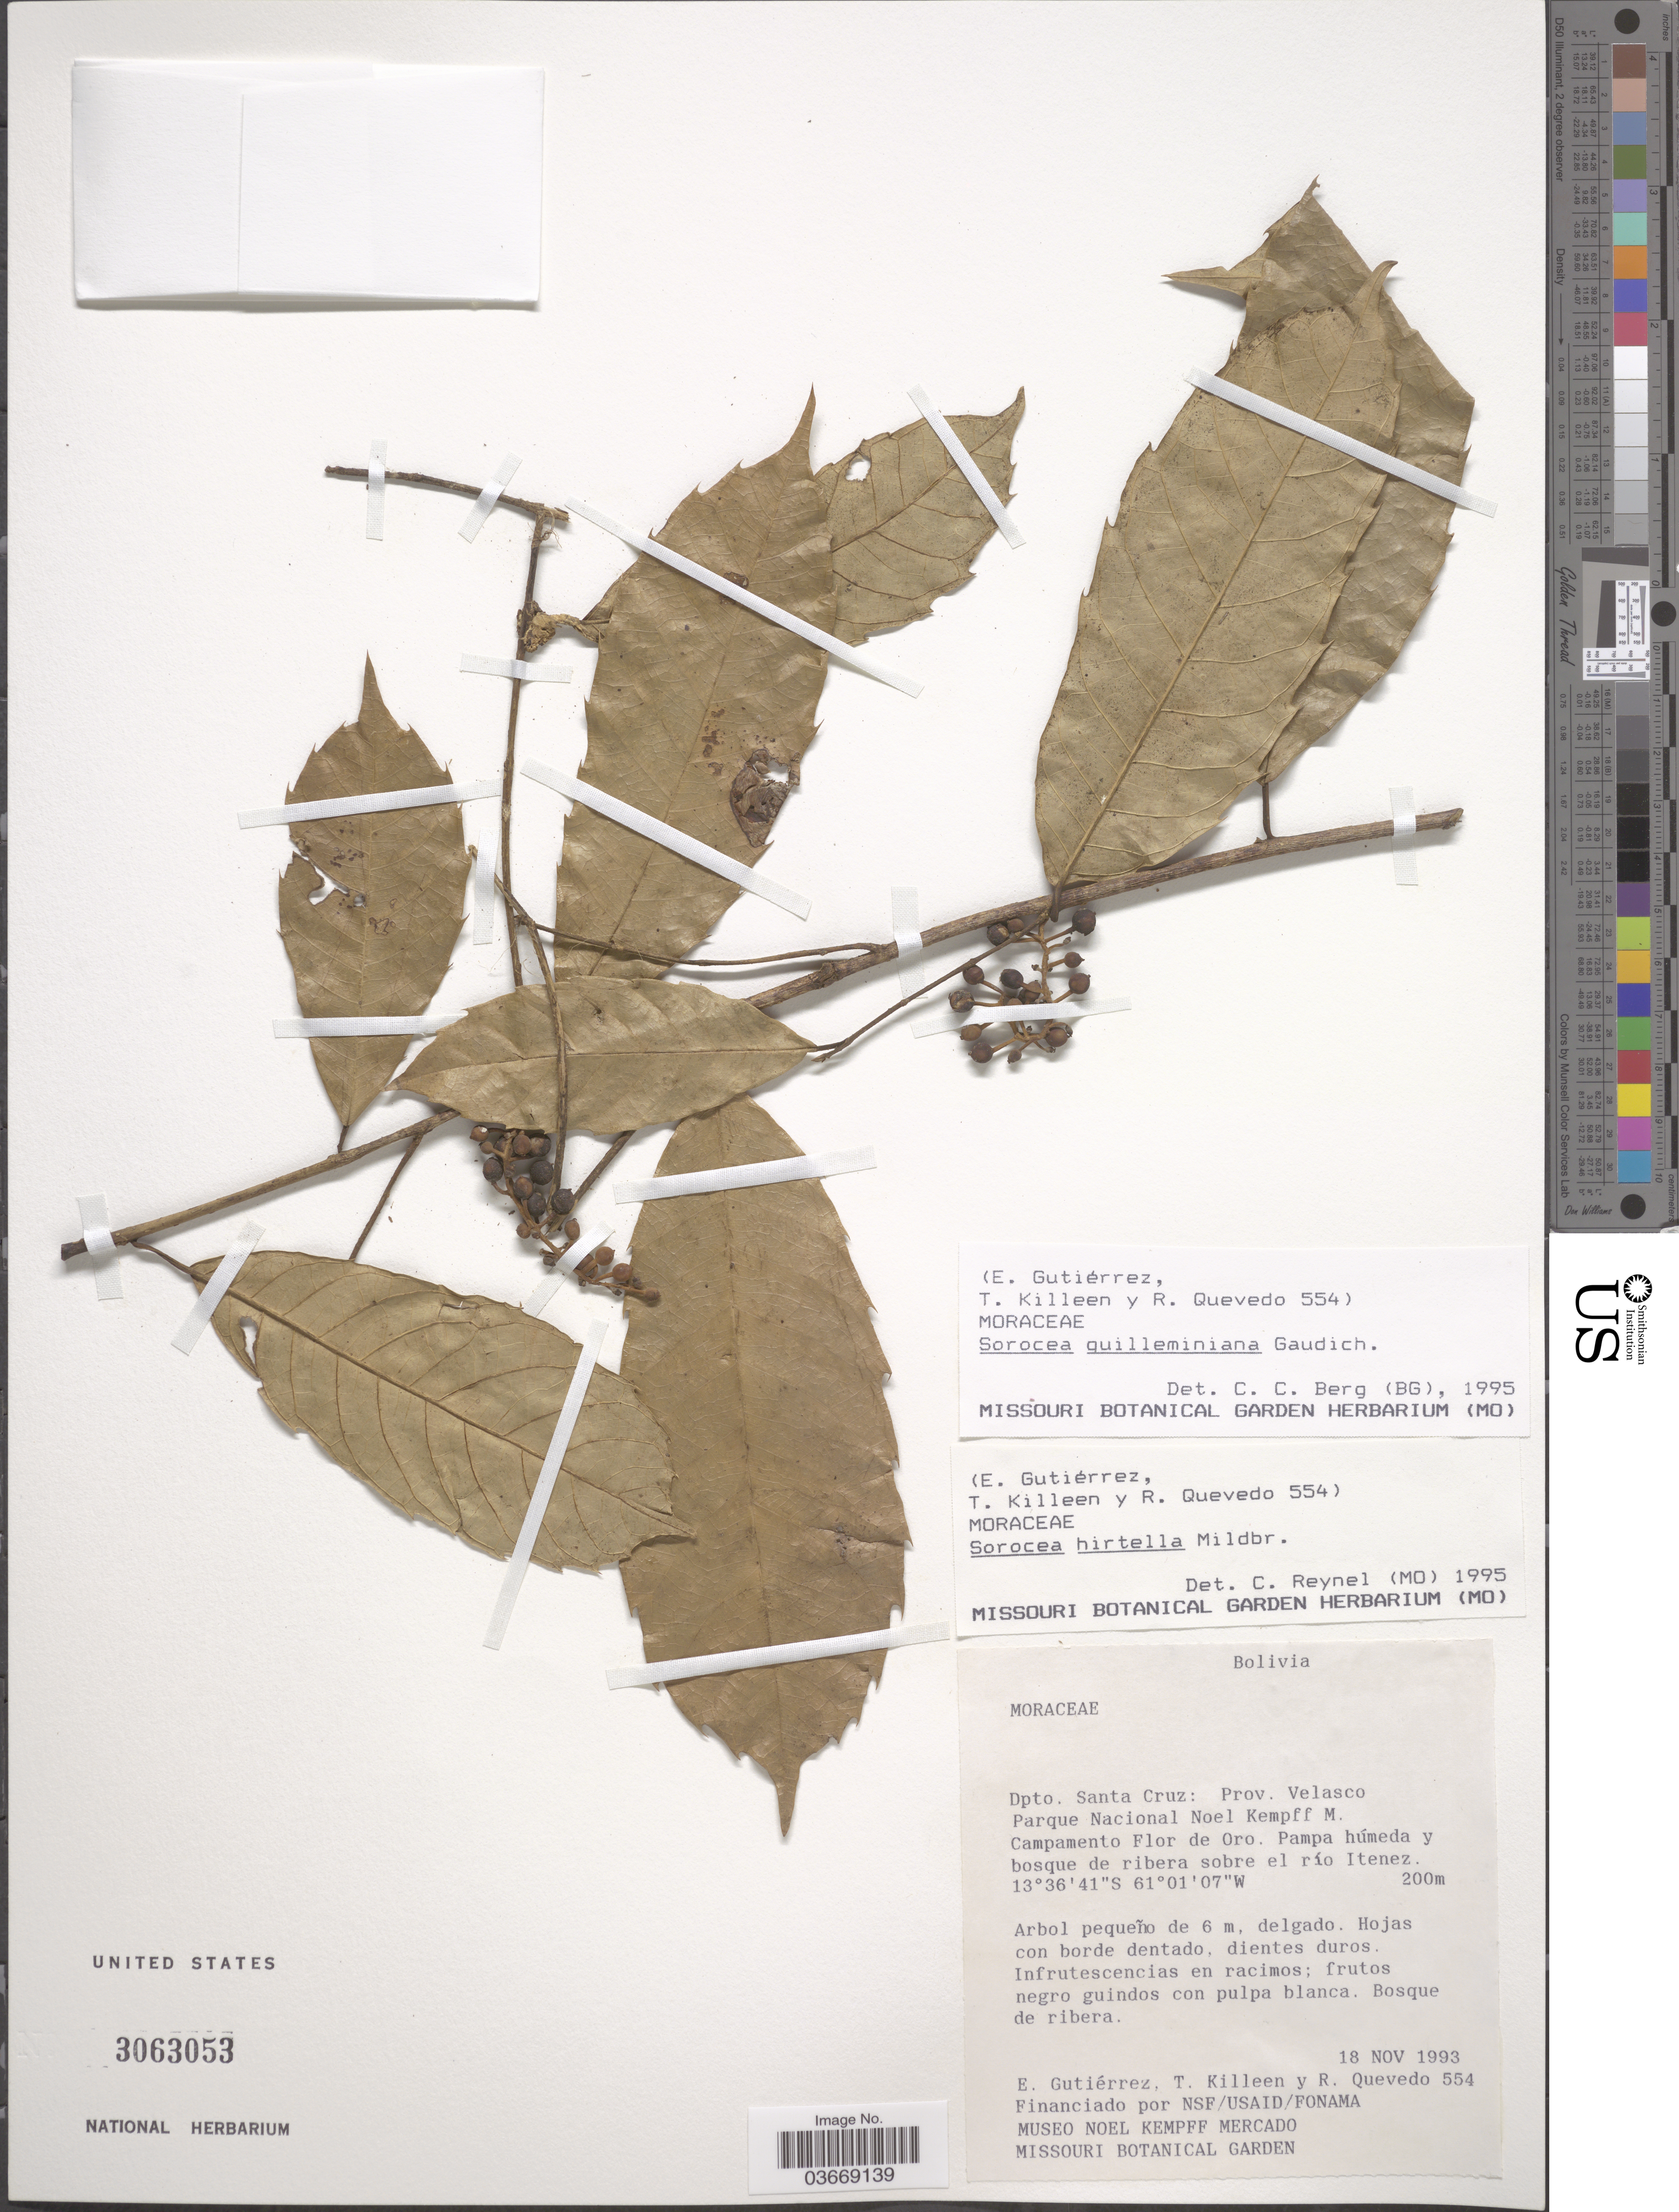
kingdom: Plantae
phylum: Tracheophyta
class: Magnoliopsida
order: Rosales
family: Moraceae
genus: Sorocea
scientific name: Sorocea guilleminiana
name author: Gaudich.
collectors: E. Gutiérrez, T. J. Killeen & R. Quevedo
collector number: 554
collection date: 1993-11-18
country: Bolivia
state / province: Santa Cruz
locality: Dpto. Santa Cruz: Prov. Velasco Parque Nacional Noel Kempff M. Campamento Flor de Oro.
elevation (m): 200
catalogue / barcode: US 3063053